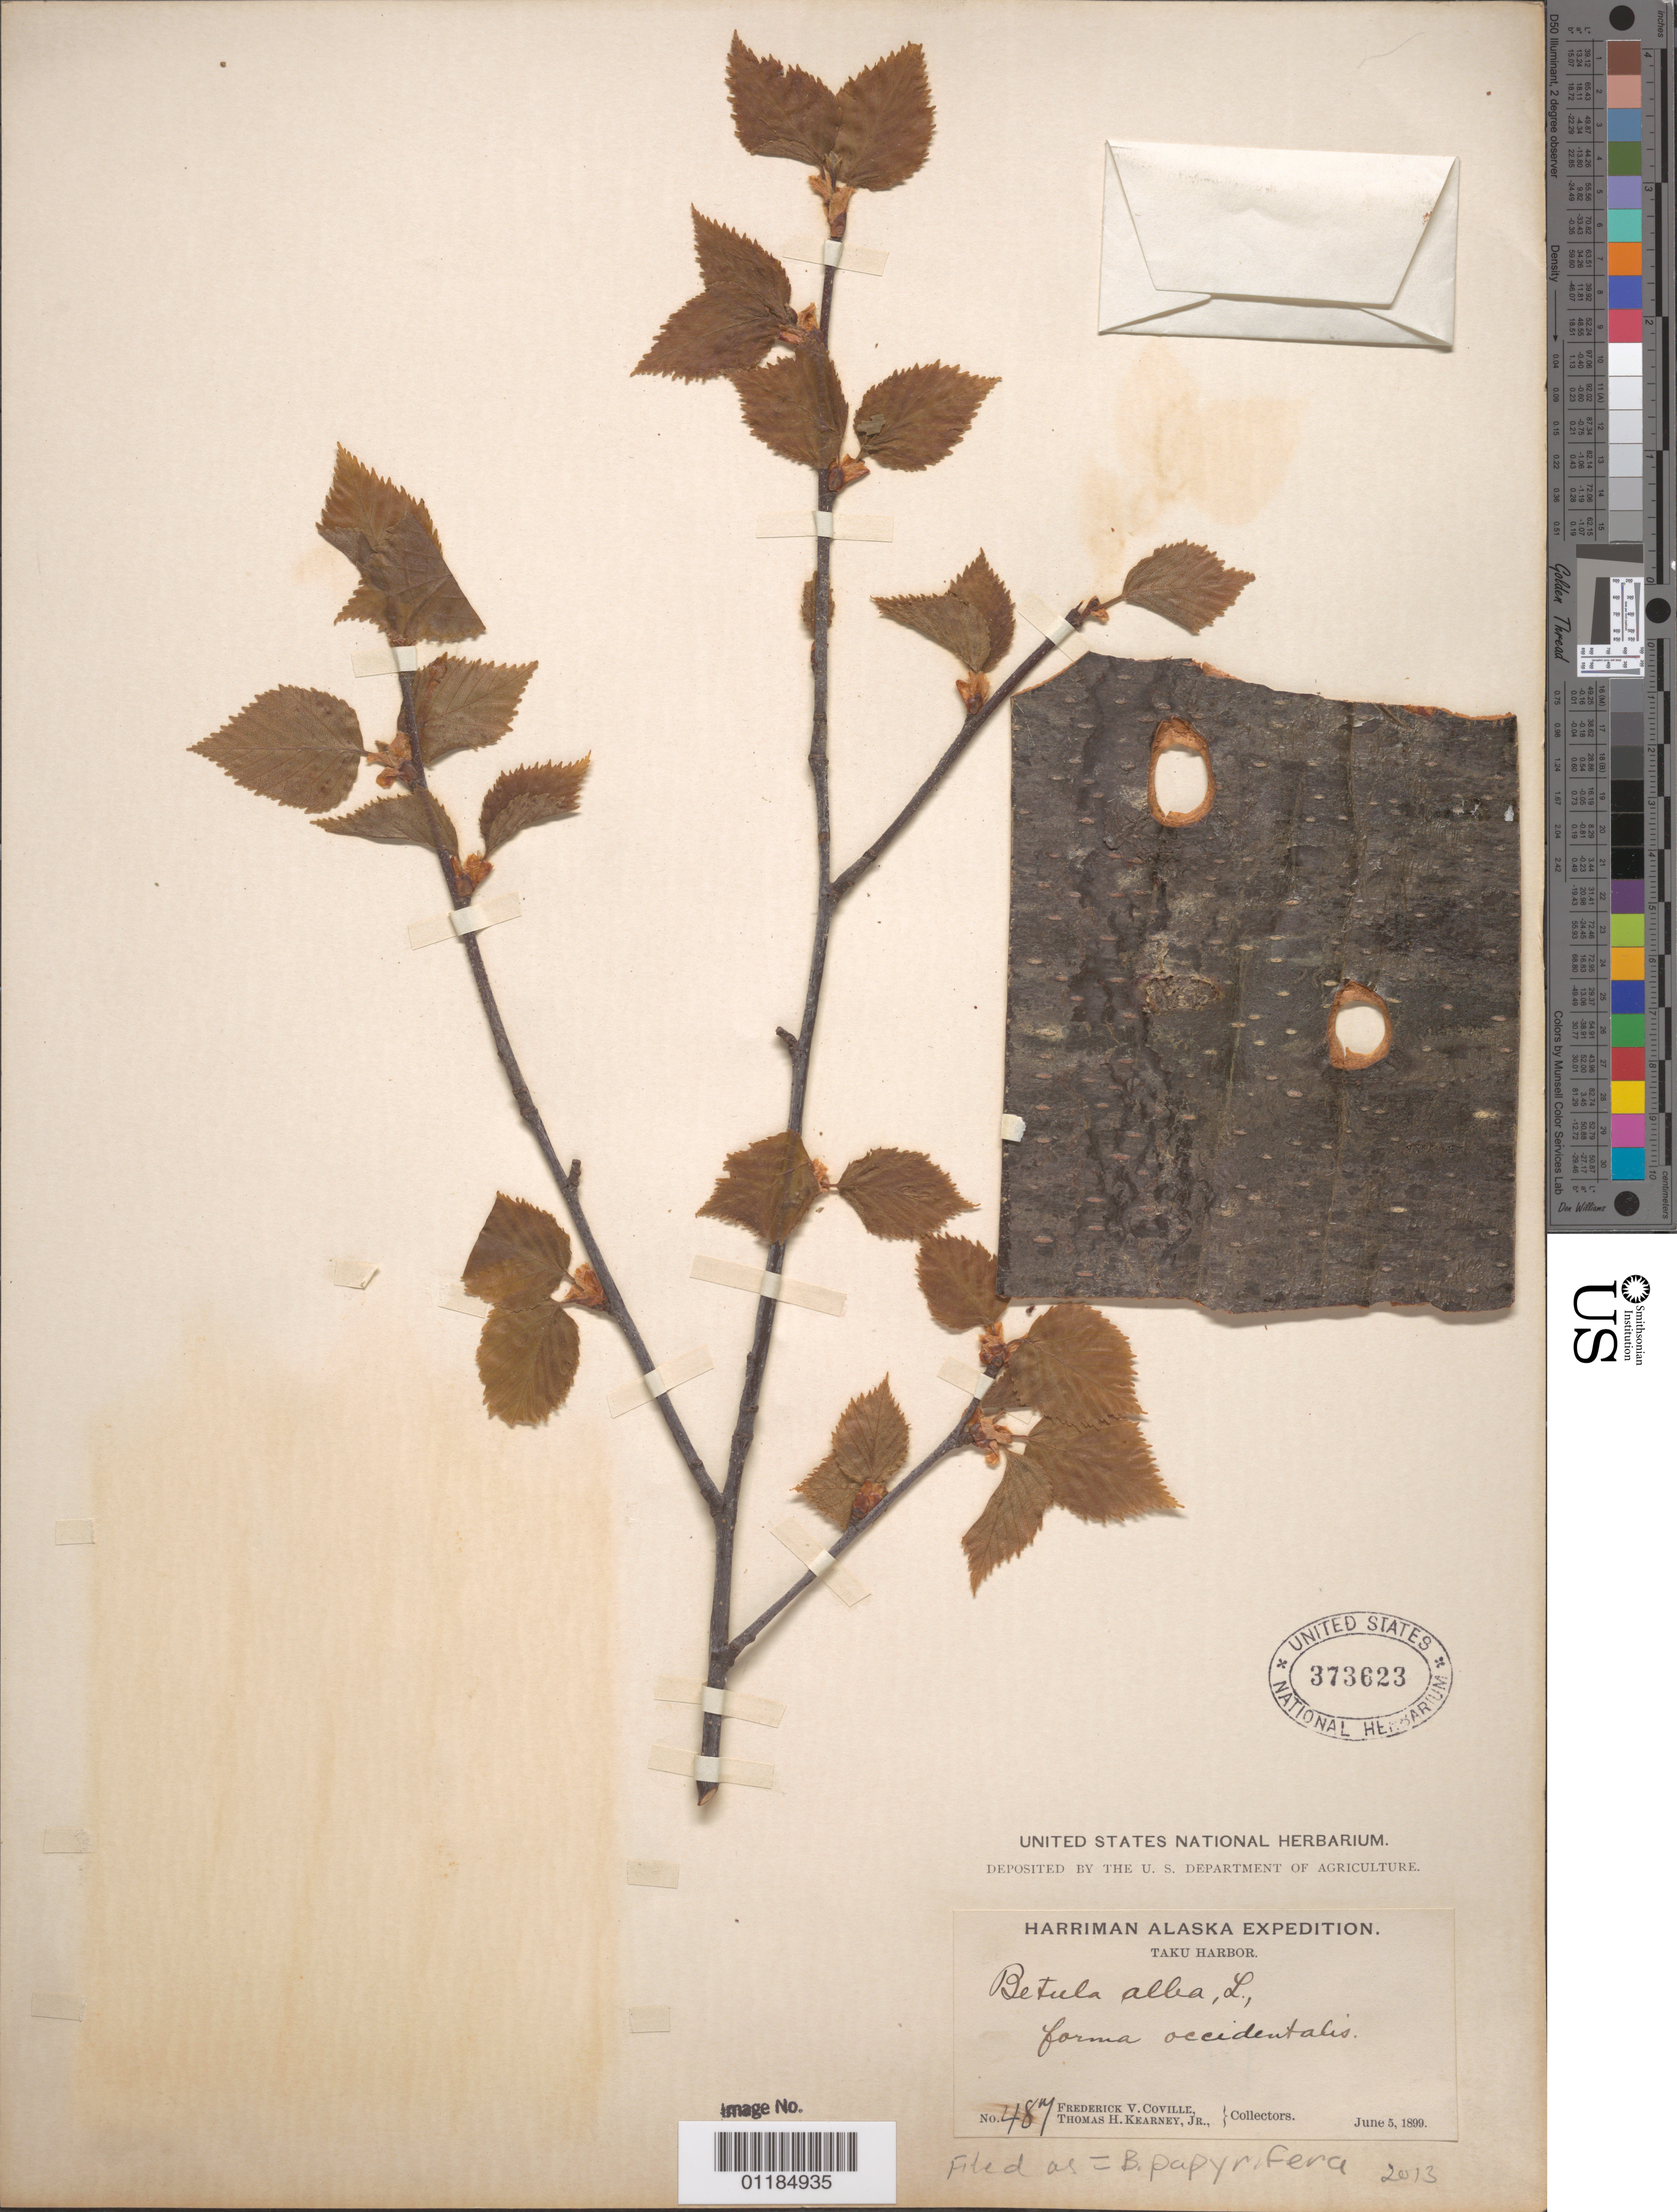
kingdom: Plantae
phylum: Tracheophyta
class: Magnoliopsida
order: Fagales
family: Betulaceae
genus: Betula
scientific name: Betula papyrifera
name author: Marshall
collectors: F. V. Coville & T. H. Kearney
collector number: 487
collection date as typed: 05 Jun 1899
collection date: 1899-06-05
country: United States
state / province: Alaska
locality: Taku Harbor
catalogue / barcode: US 373623